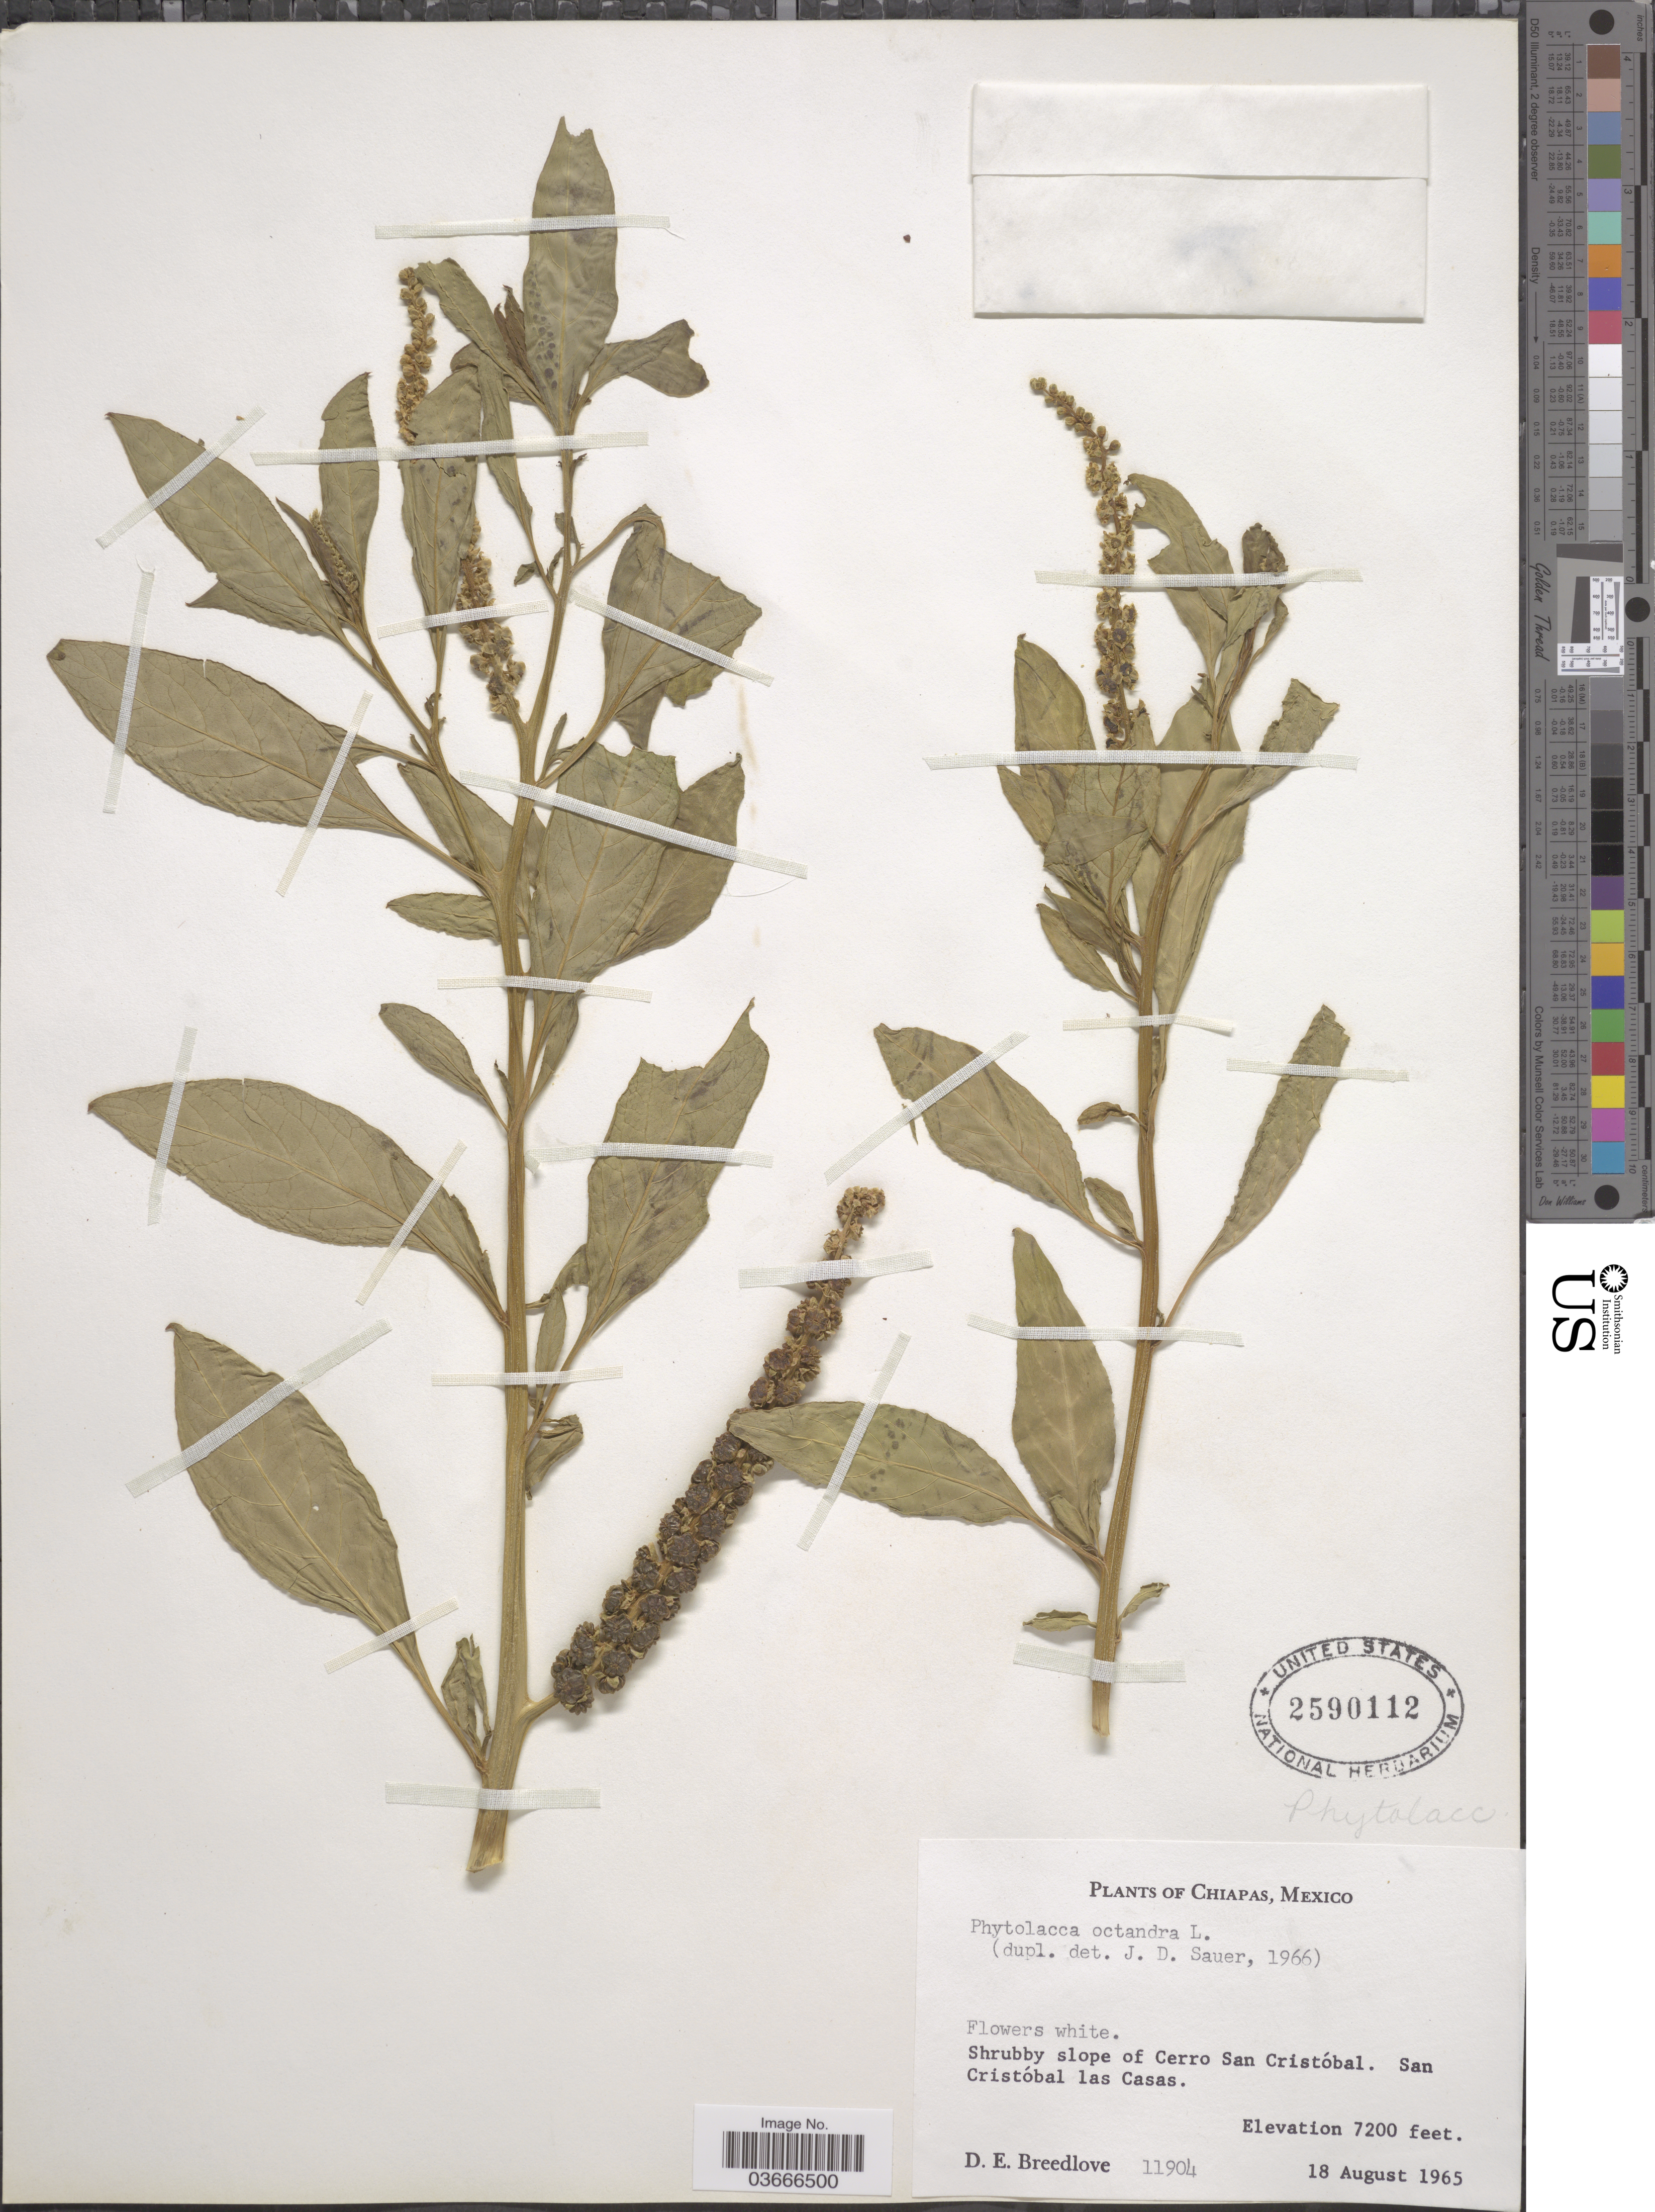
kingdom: Plantae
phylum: Tracheophyta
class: Magnoliopsida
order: Caryophyllales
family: Phytolaccaceae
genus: Phytolacca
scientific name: Phytolacca octandra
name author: L.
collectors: D. E. Breedlove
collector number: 11904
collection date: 1965-09-18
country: Mexico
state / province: Chiapas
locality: Shrubby slope of Cerro San Cristóbal. San Cristóbal las Casas.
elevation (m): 2195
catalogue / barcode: US 2590112